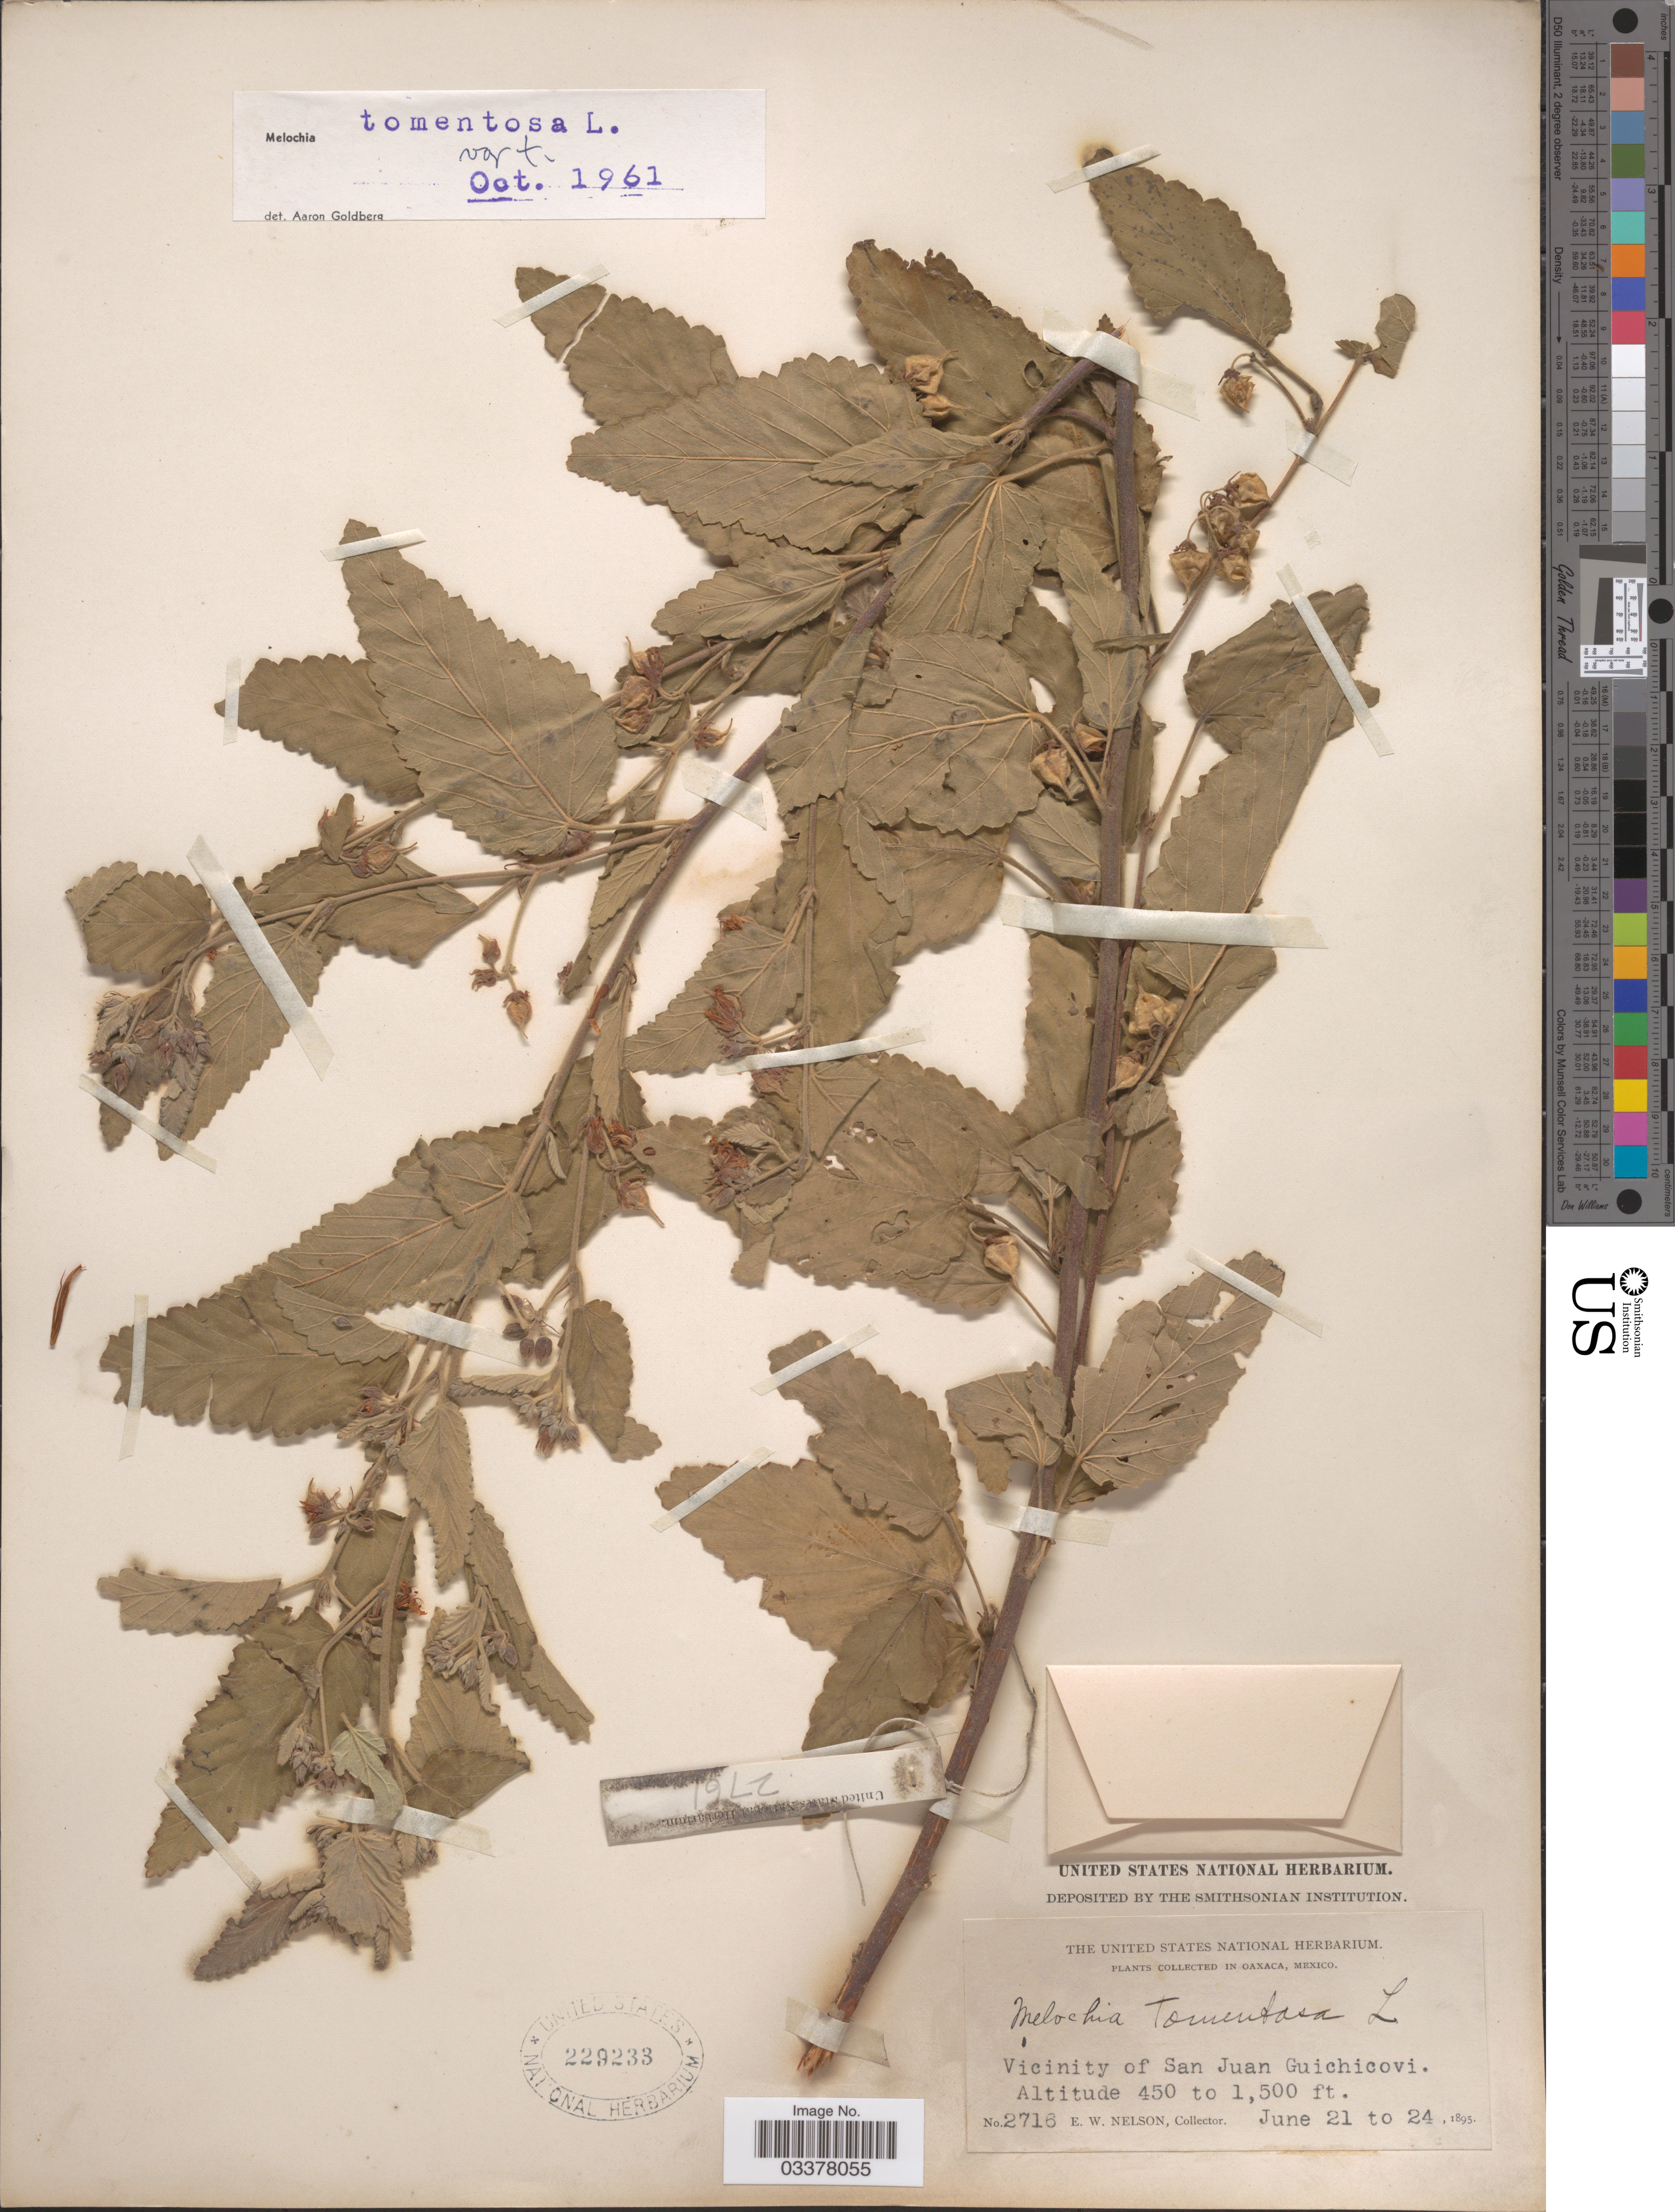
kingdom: Plantae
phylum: Tracheophyta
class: Magnoliopsida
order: Malvales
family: Malvaceae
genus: Melochia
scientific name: Melochia tomentosa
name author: L.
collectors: E. W. Nelson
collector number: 2716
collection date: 1895-06-21/1895-06-24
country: Mexico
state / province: Oaxaca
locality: Vicinity of San Juan Guichicovi.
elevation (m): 137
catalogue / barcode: US 229233